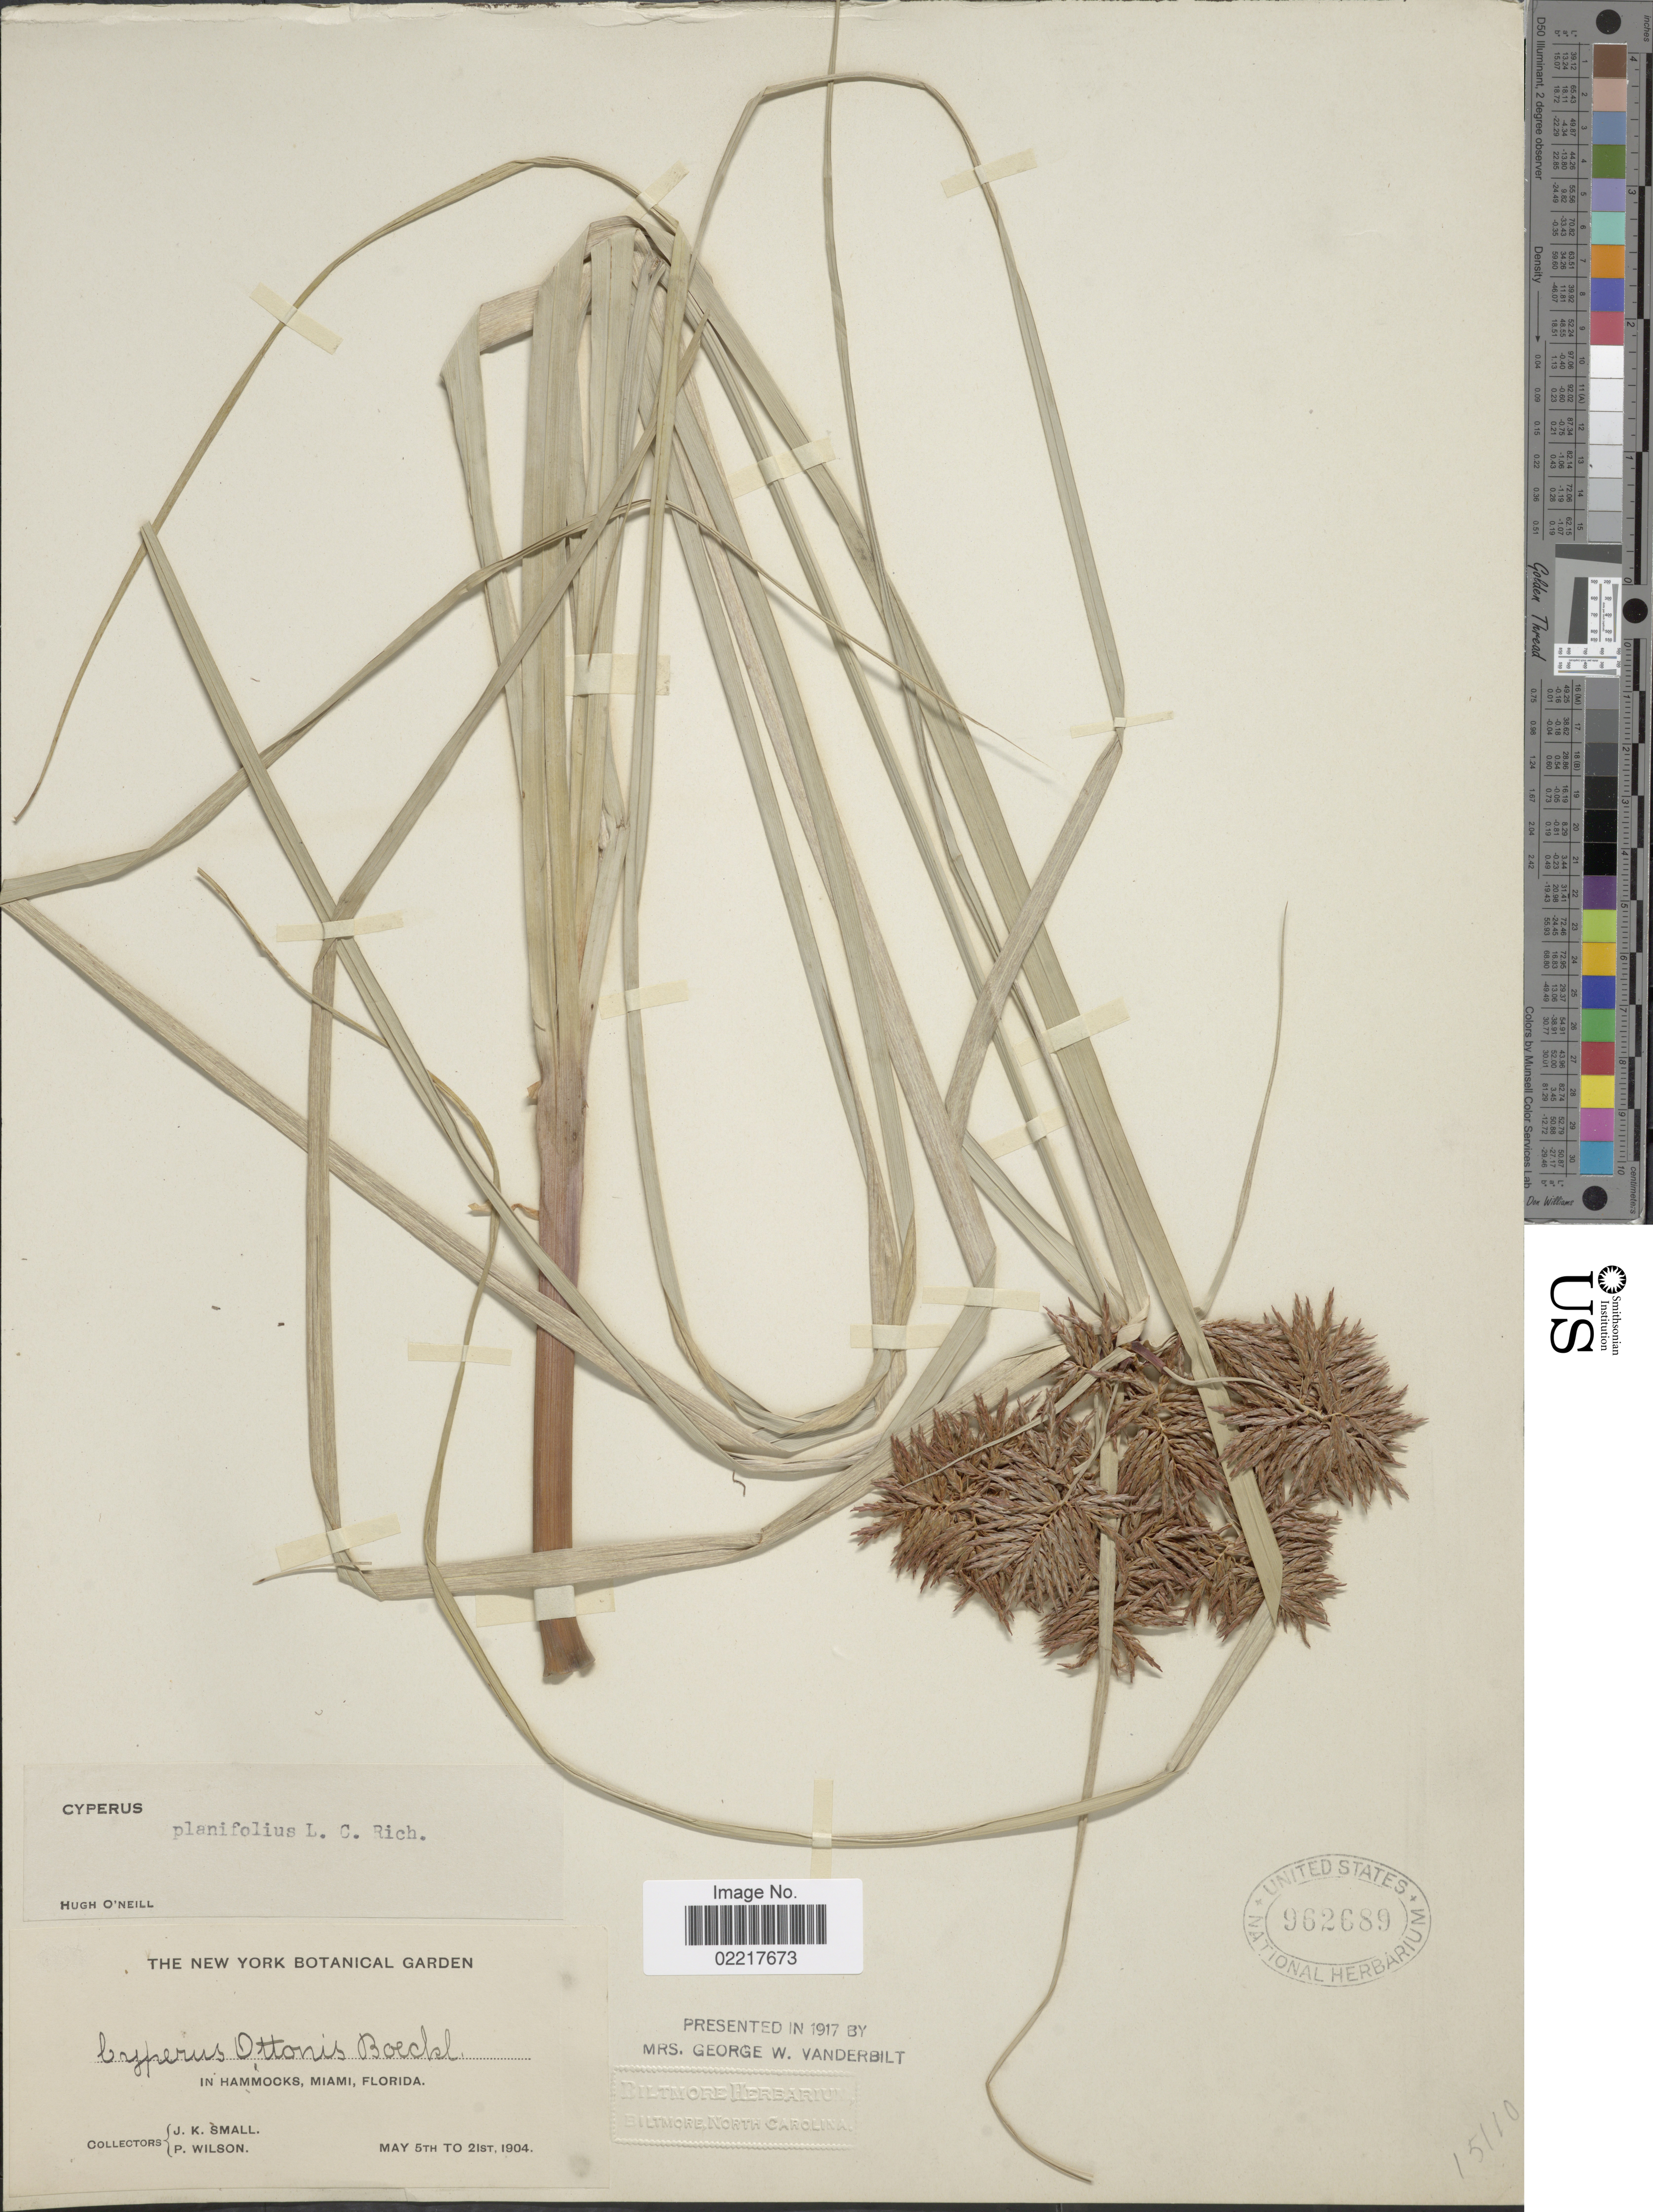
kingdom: Plantae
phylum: Tracheophyta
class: Liliopsida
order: Poales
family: Cyperaceae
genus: Cyperus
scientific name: Cyperus planifolius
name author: Rich.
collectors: J. K. Small & P. Wilson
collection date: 1904-05-05/1904-05-21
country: United States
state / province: Florida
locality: In Hammocks, Miami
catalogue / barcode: US 962689